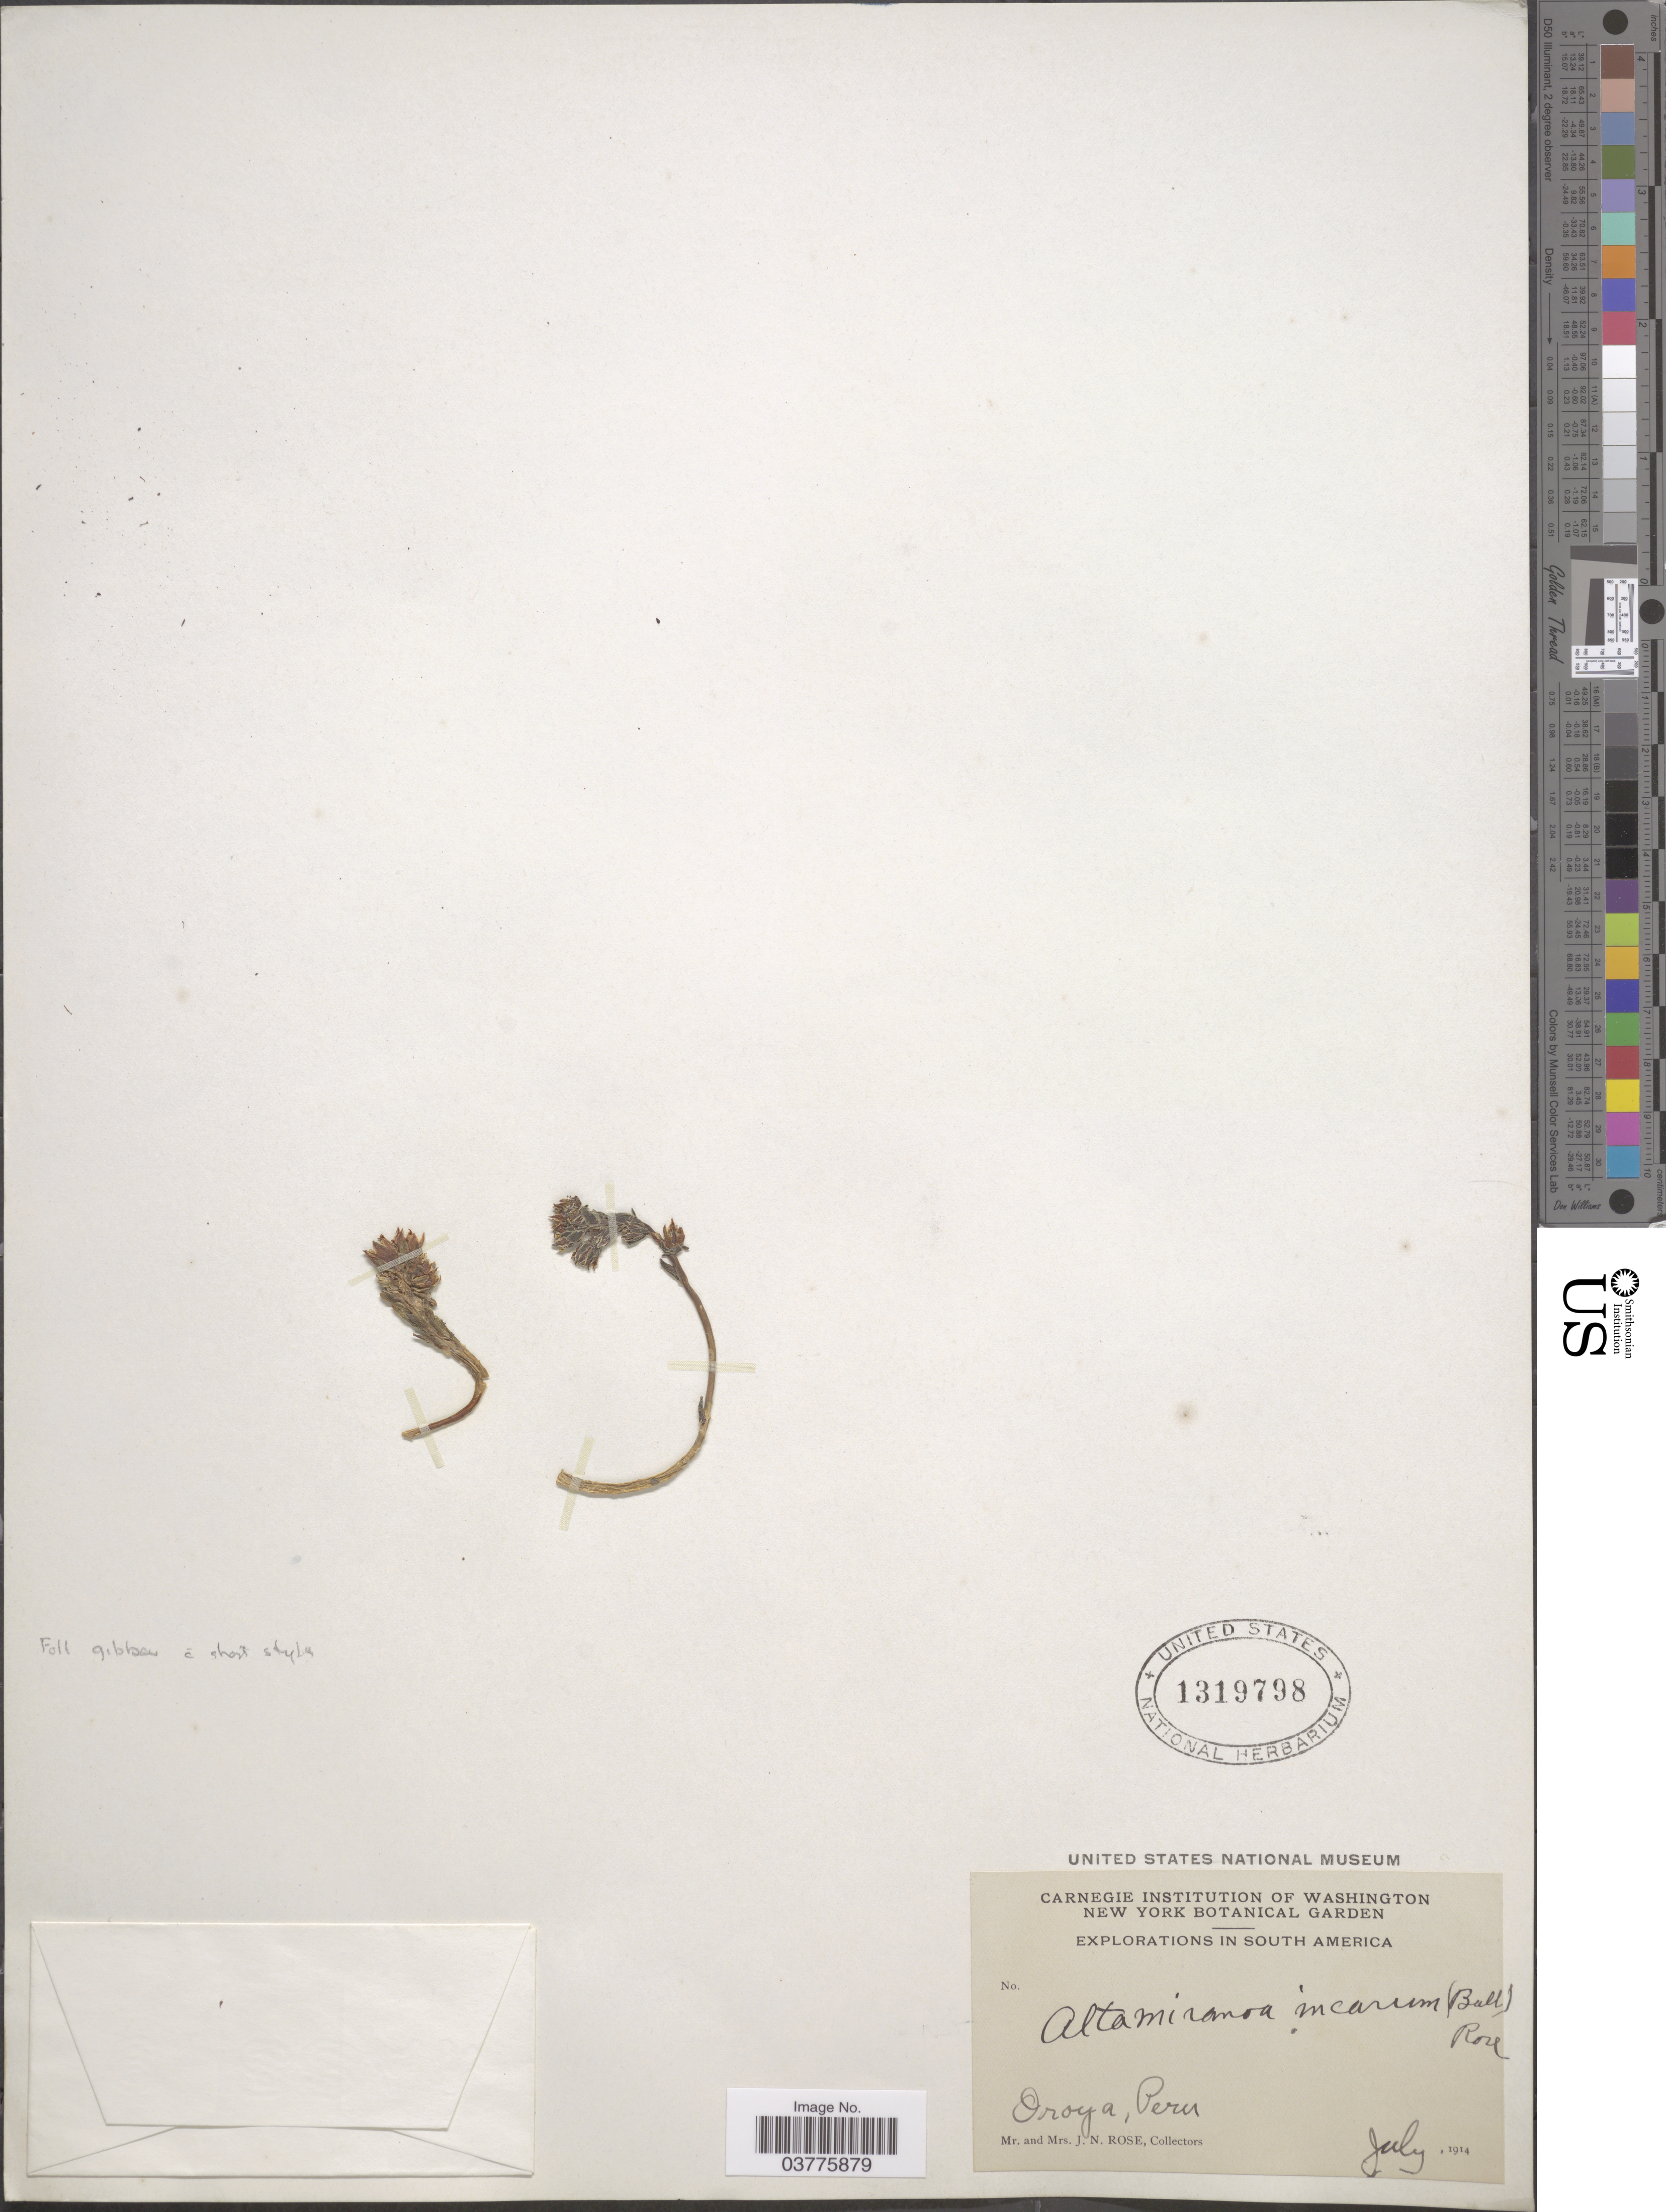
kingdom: Plantae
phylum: Tracheophyta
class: Magnoliopsida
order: Saxifragales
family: Crassulaceae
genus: Sedum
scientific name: Sedum incarum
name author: (Ball) Pino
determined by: Pino, Guillermo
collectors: J. N. Rose & L. B. Rose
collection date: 1914-07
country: Peru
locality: Oroya.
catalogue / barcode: US 1319798